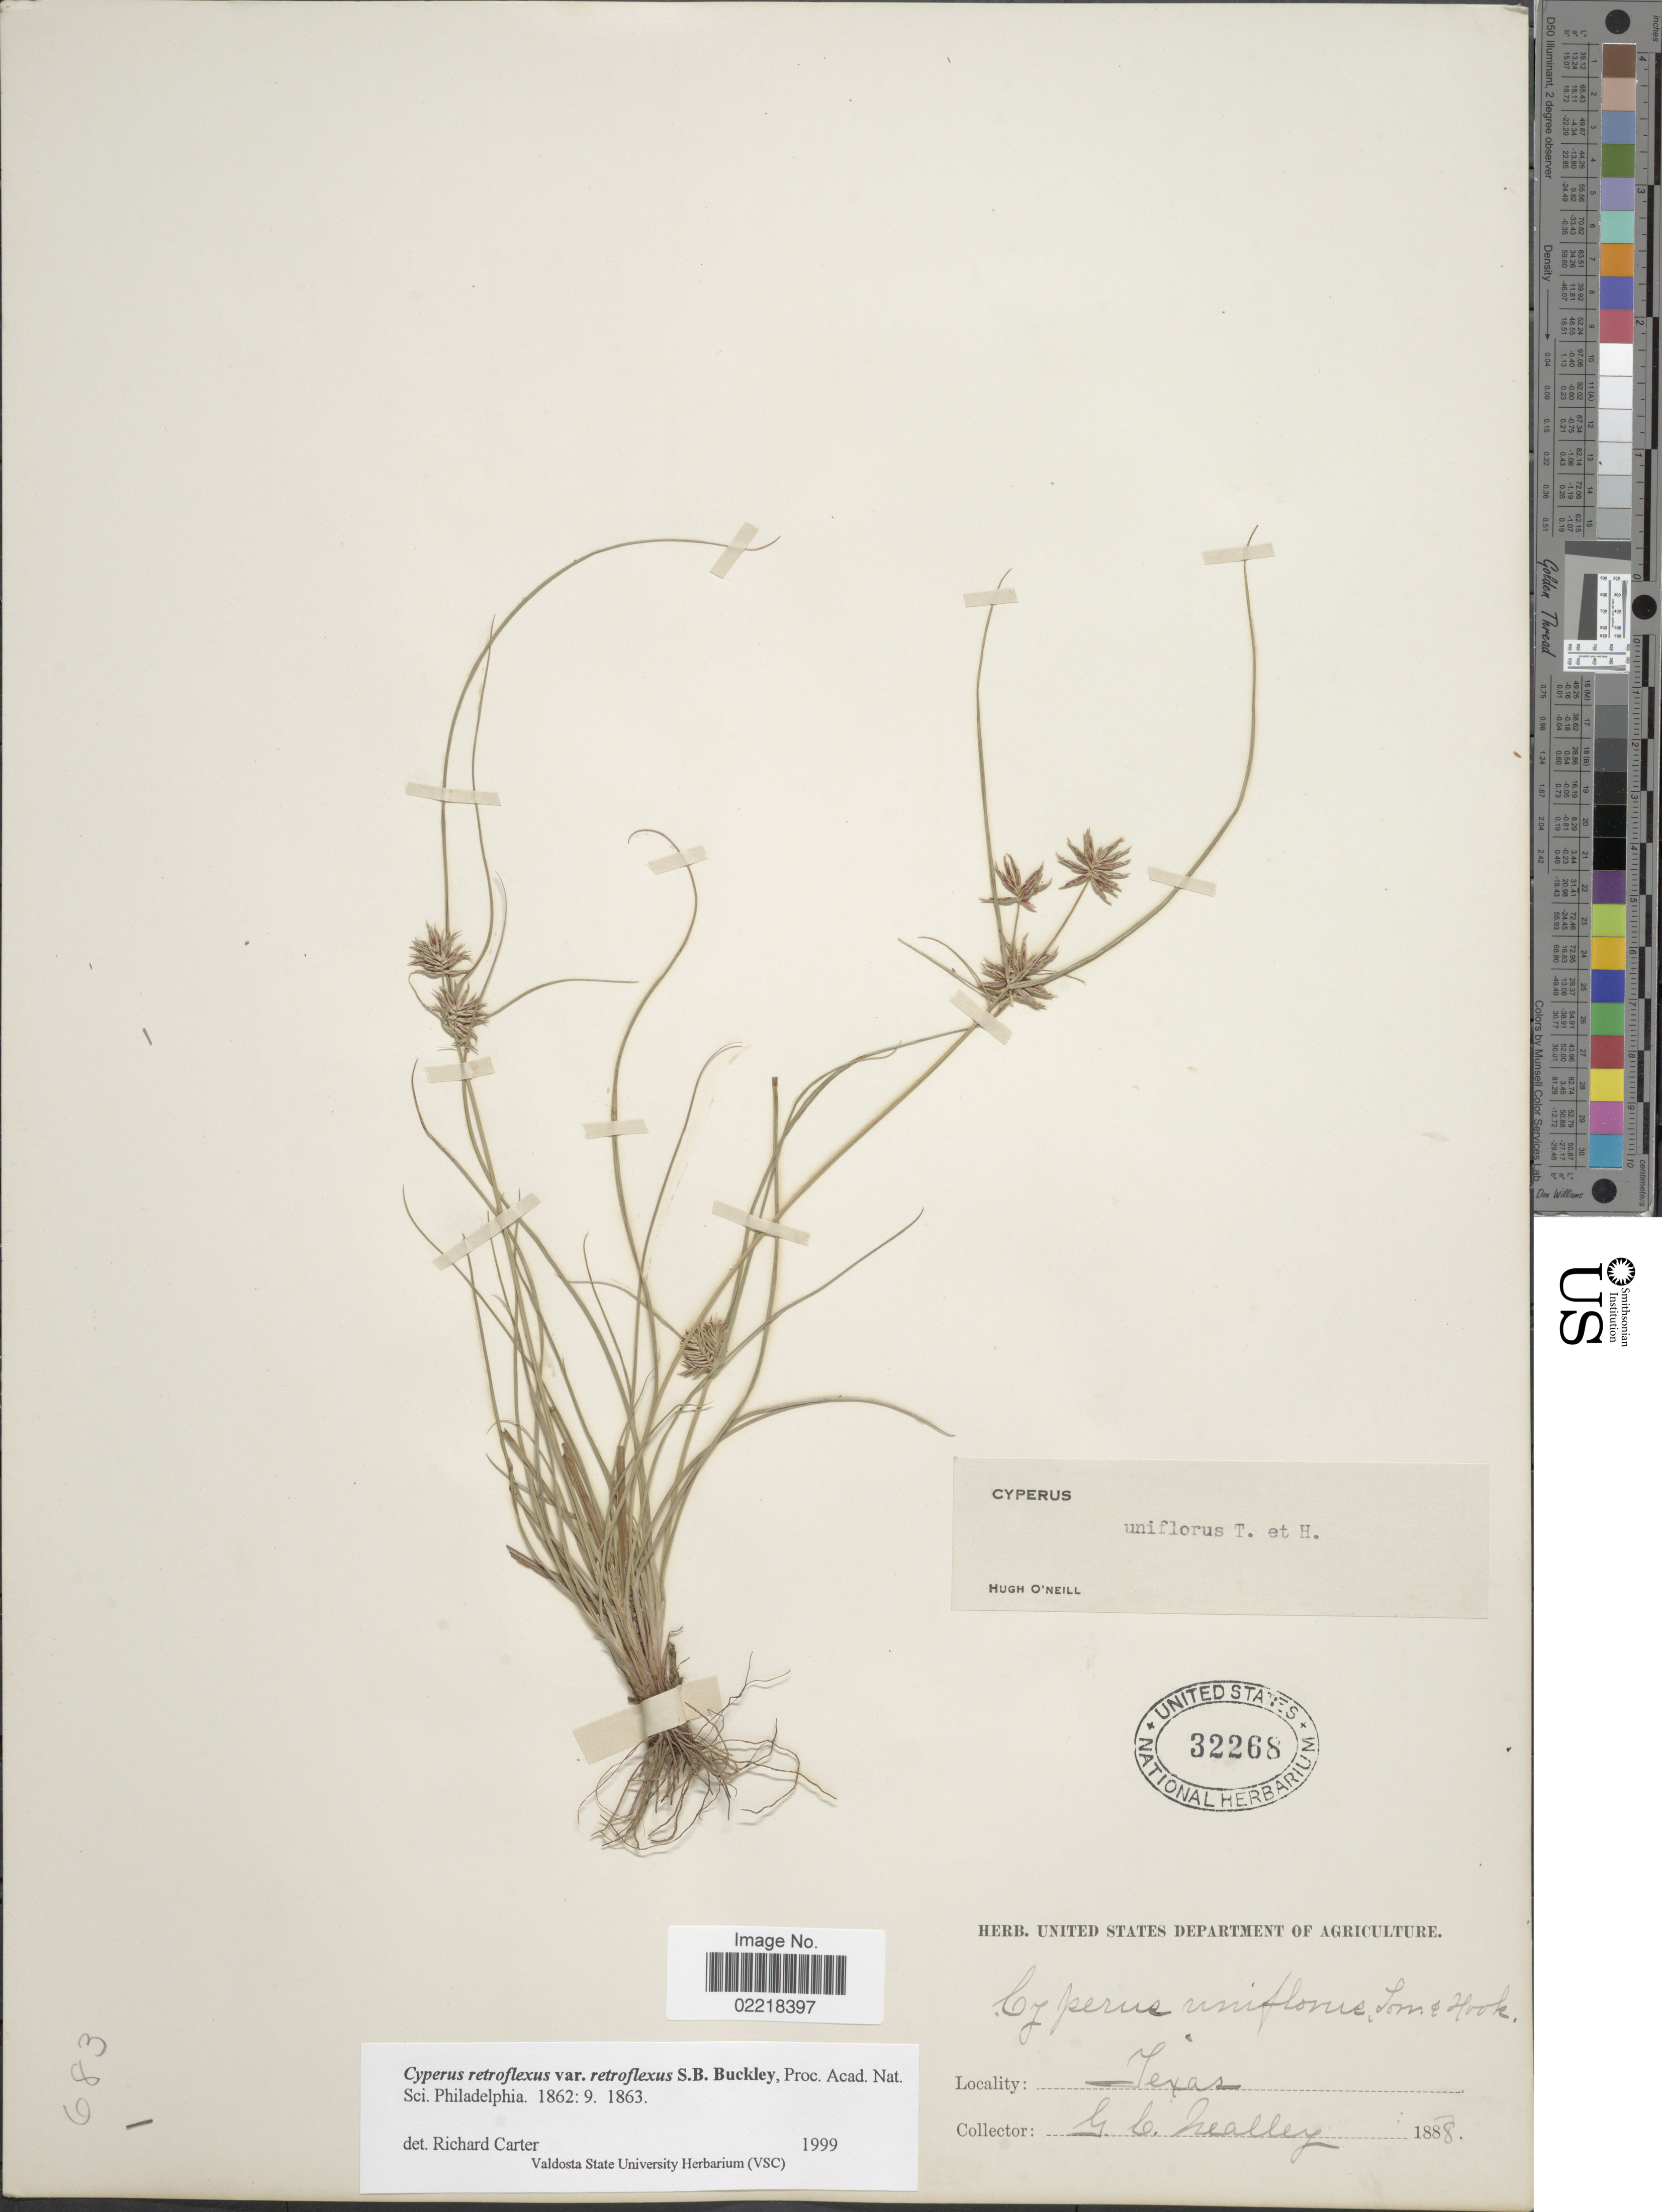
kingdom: Plantae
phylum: Tracheophyta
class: Liliopsida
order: Poales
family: Cyperaceae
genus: Cyperus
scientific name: Cyperus retroflexus var. retroflexus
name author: Buckley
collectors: G. C. Nealley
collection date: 1888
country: United States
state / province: Texas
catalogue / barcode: US 32268